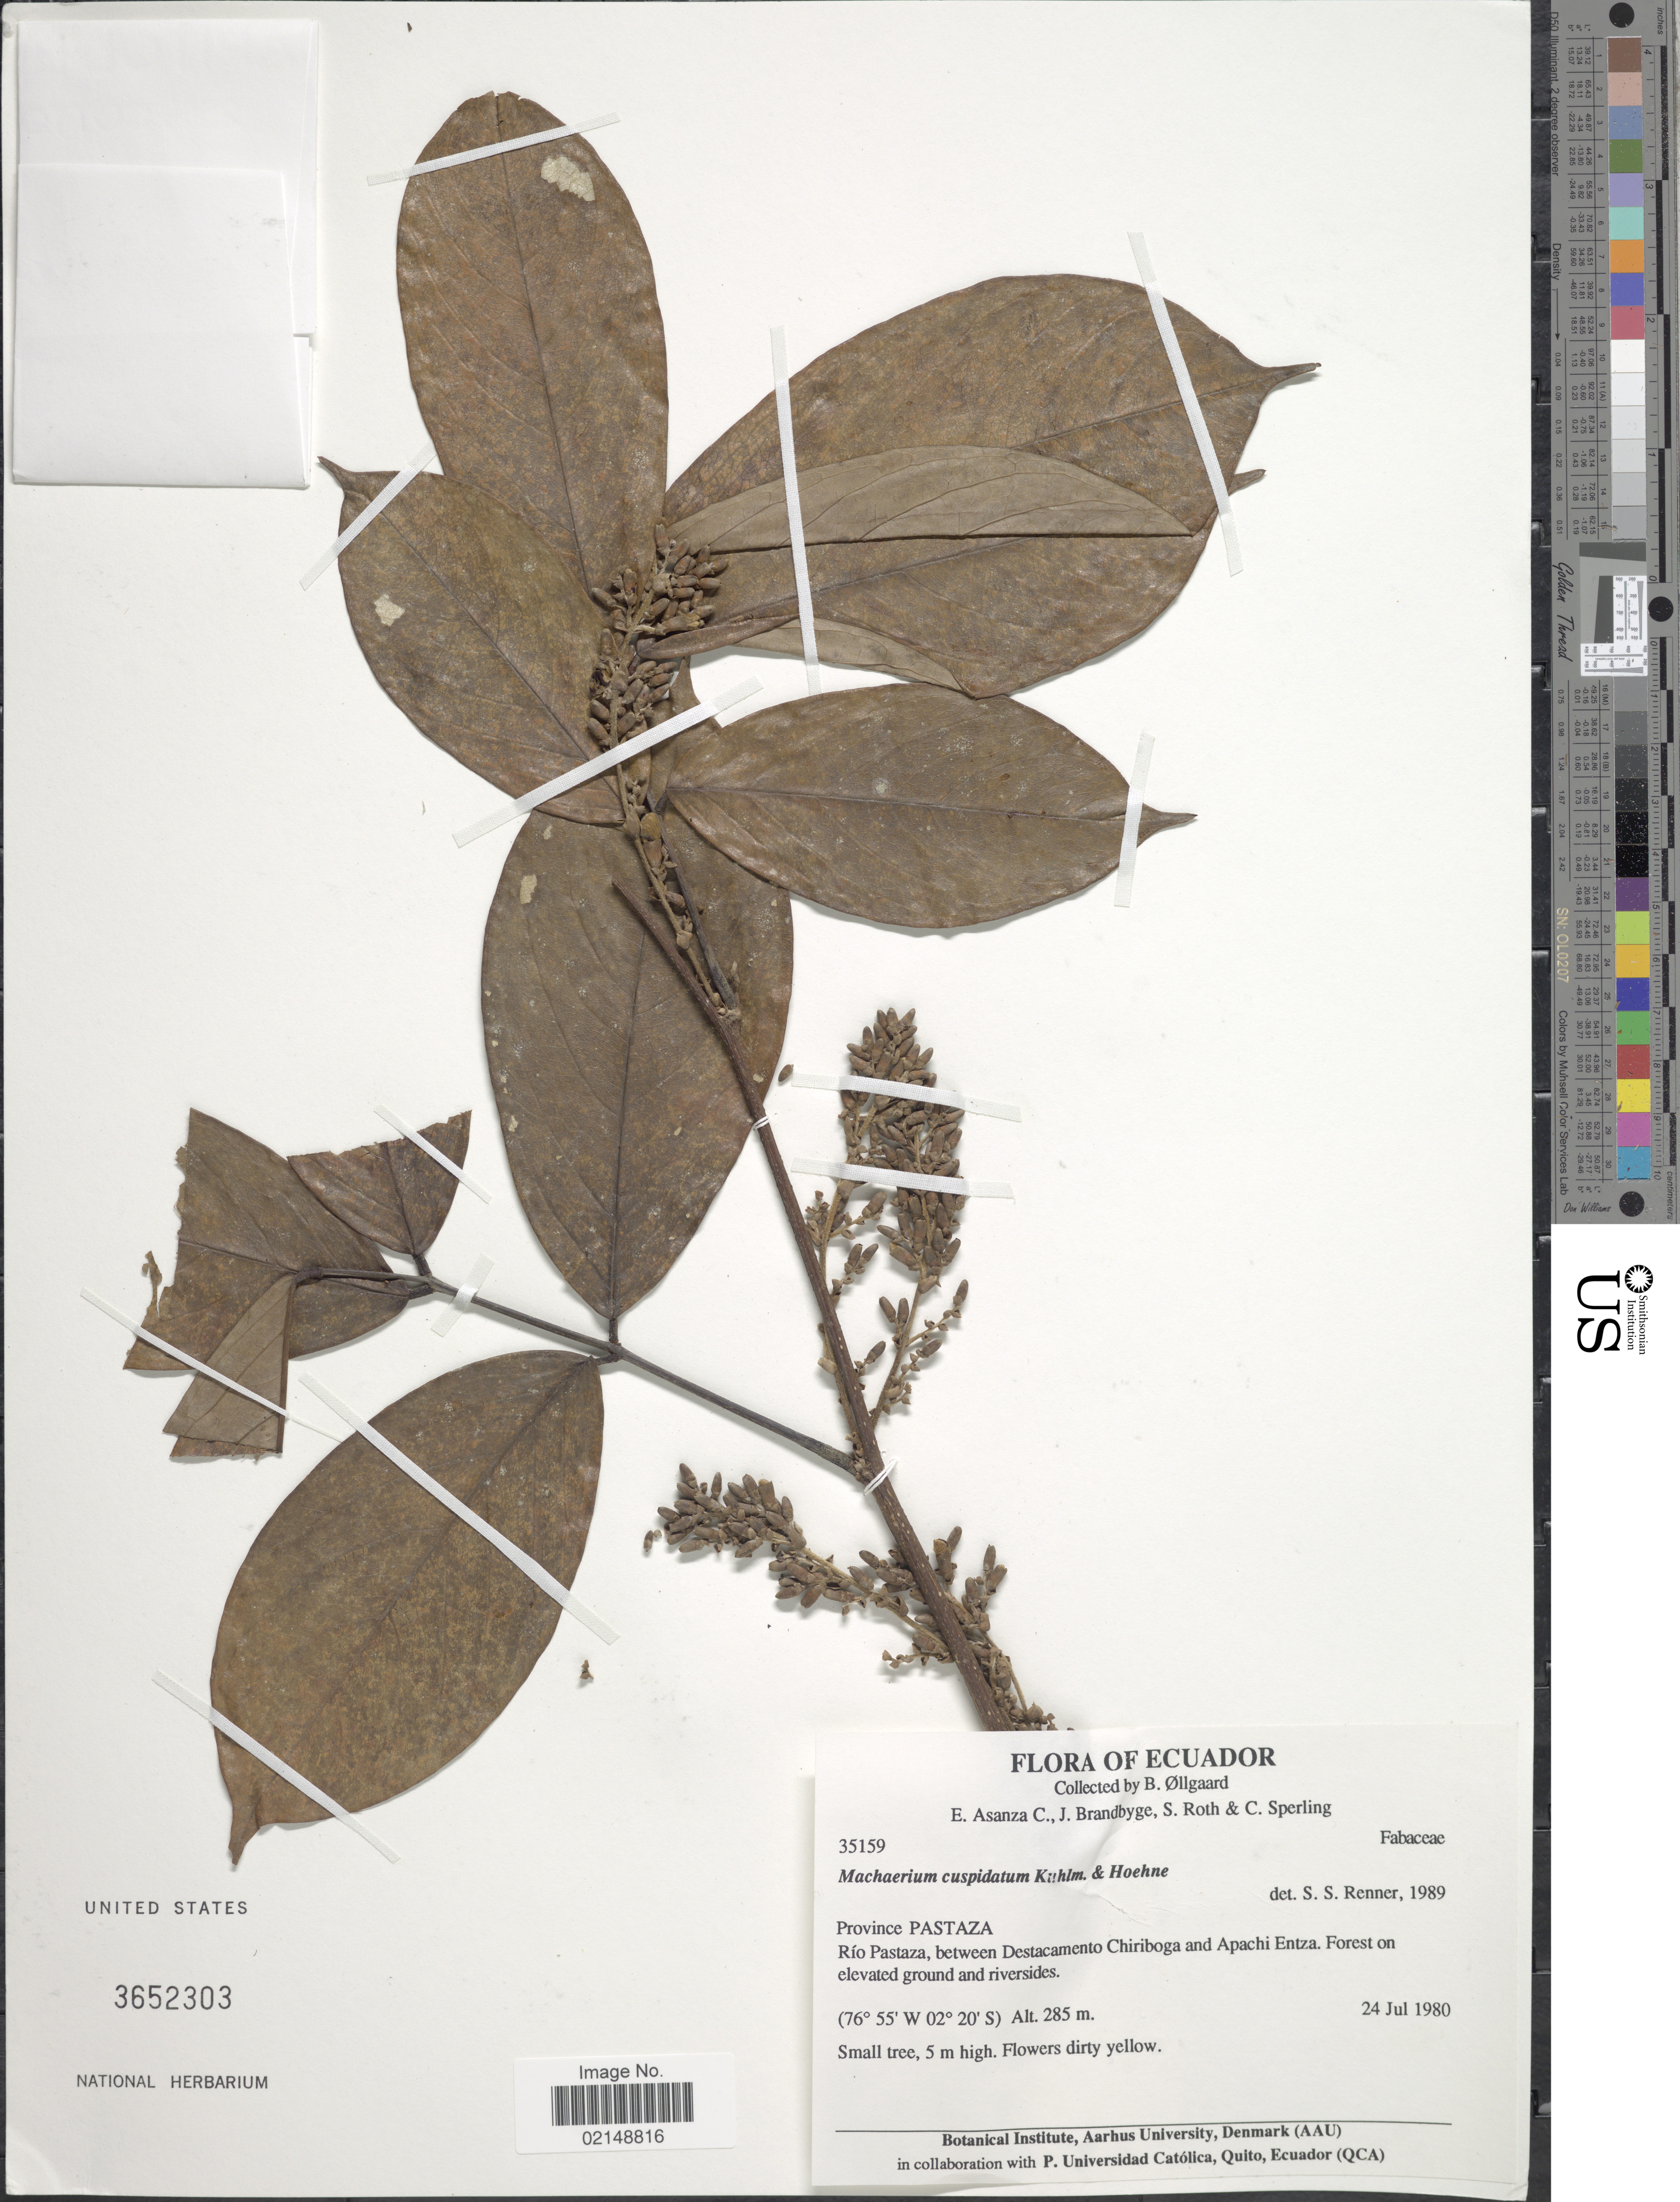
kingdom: Plantae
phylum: Tracheophyta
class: Magnoliopsida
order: Fabales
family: Fabaceae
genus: Machaerium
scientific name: Machaerium cuspidatum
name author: Kuhlm. & Hoehne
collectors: B. Øllgaard, E. Asanza C., J. Brandbyge, S. Roth & C. Sperling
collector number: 35159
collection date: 1980-07-24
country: Ecuador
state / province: Pastaza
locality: Rio Pastaza, between Destacamento Chiriboga and Apachi Entza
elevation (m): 285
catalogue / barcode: US 3652303